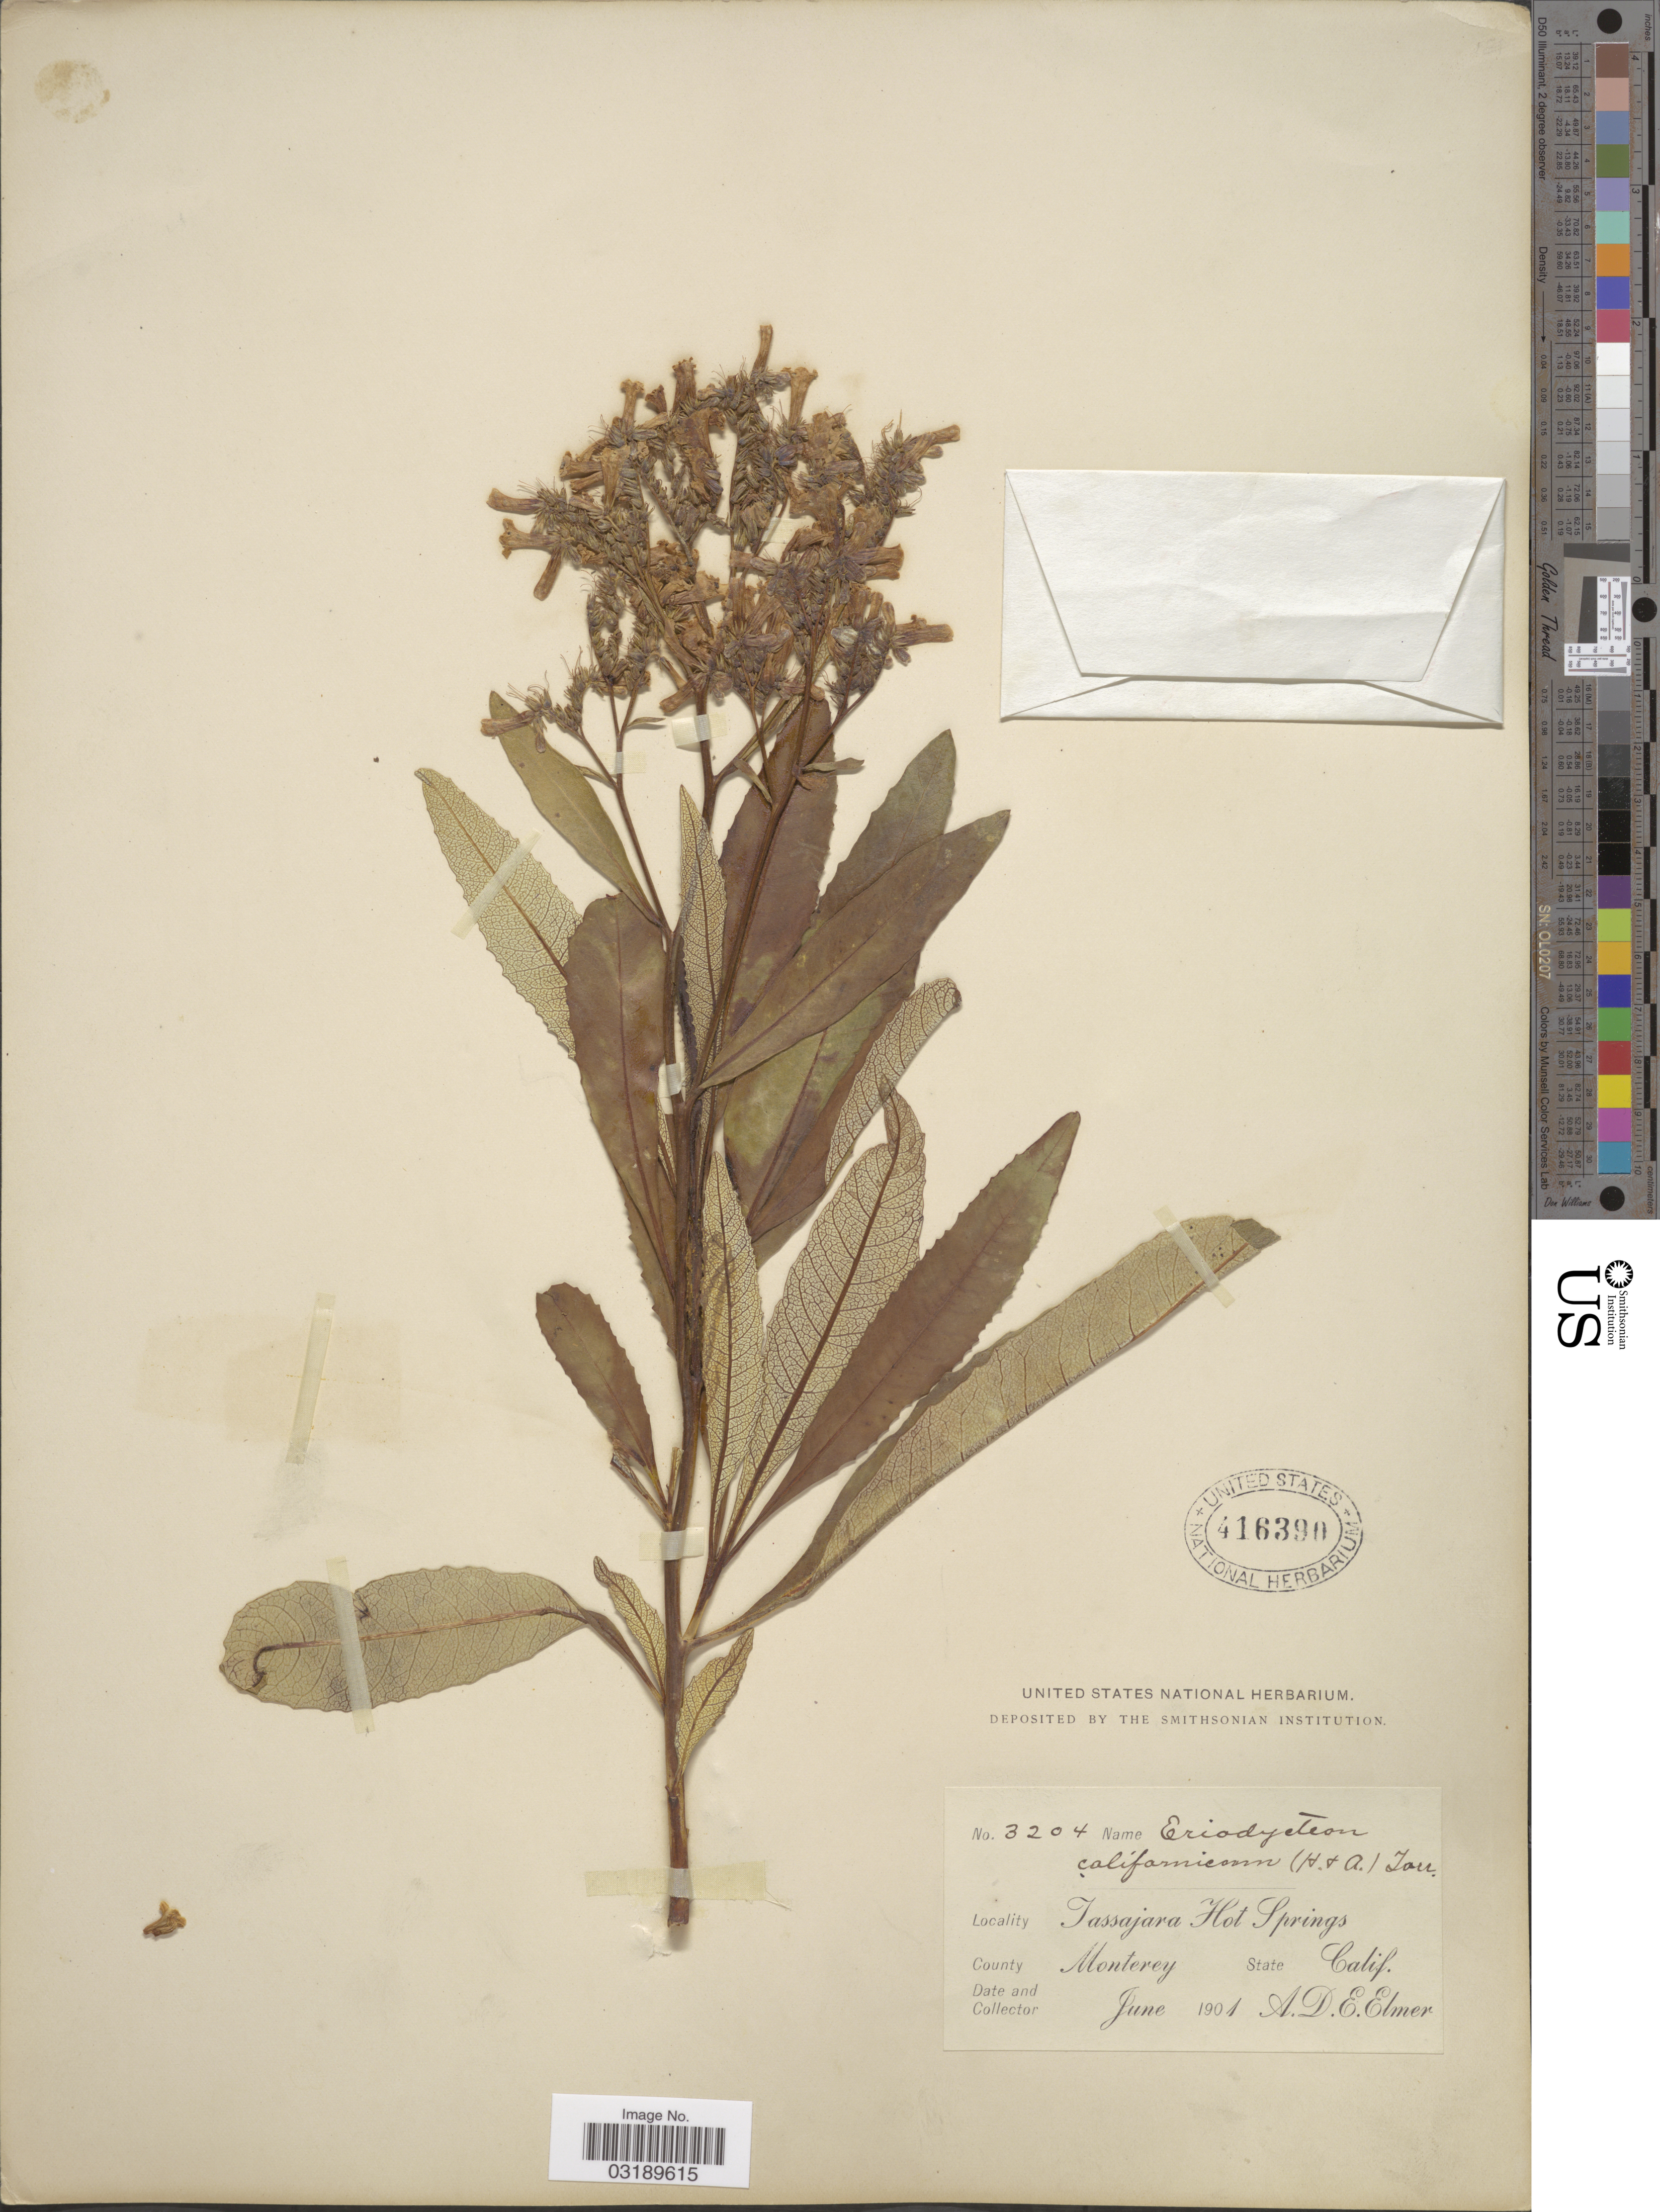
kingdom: Plantae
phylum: Tracheophyta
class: Magnoliopsida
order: Boraginales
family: Namaceae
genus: Eriodictyon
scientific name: Eriodictyon californicum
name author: (Hook. & Arn.) Torr.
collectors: A. D. E. Elmer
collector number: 3204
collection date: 1901-06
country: United States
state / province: California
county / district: Monterey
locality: Tassajara Hot Springs. County Monterey.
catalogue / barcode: US 416390